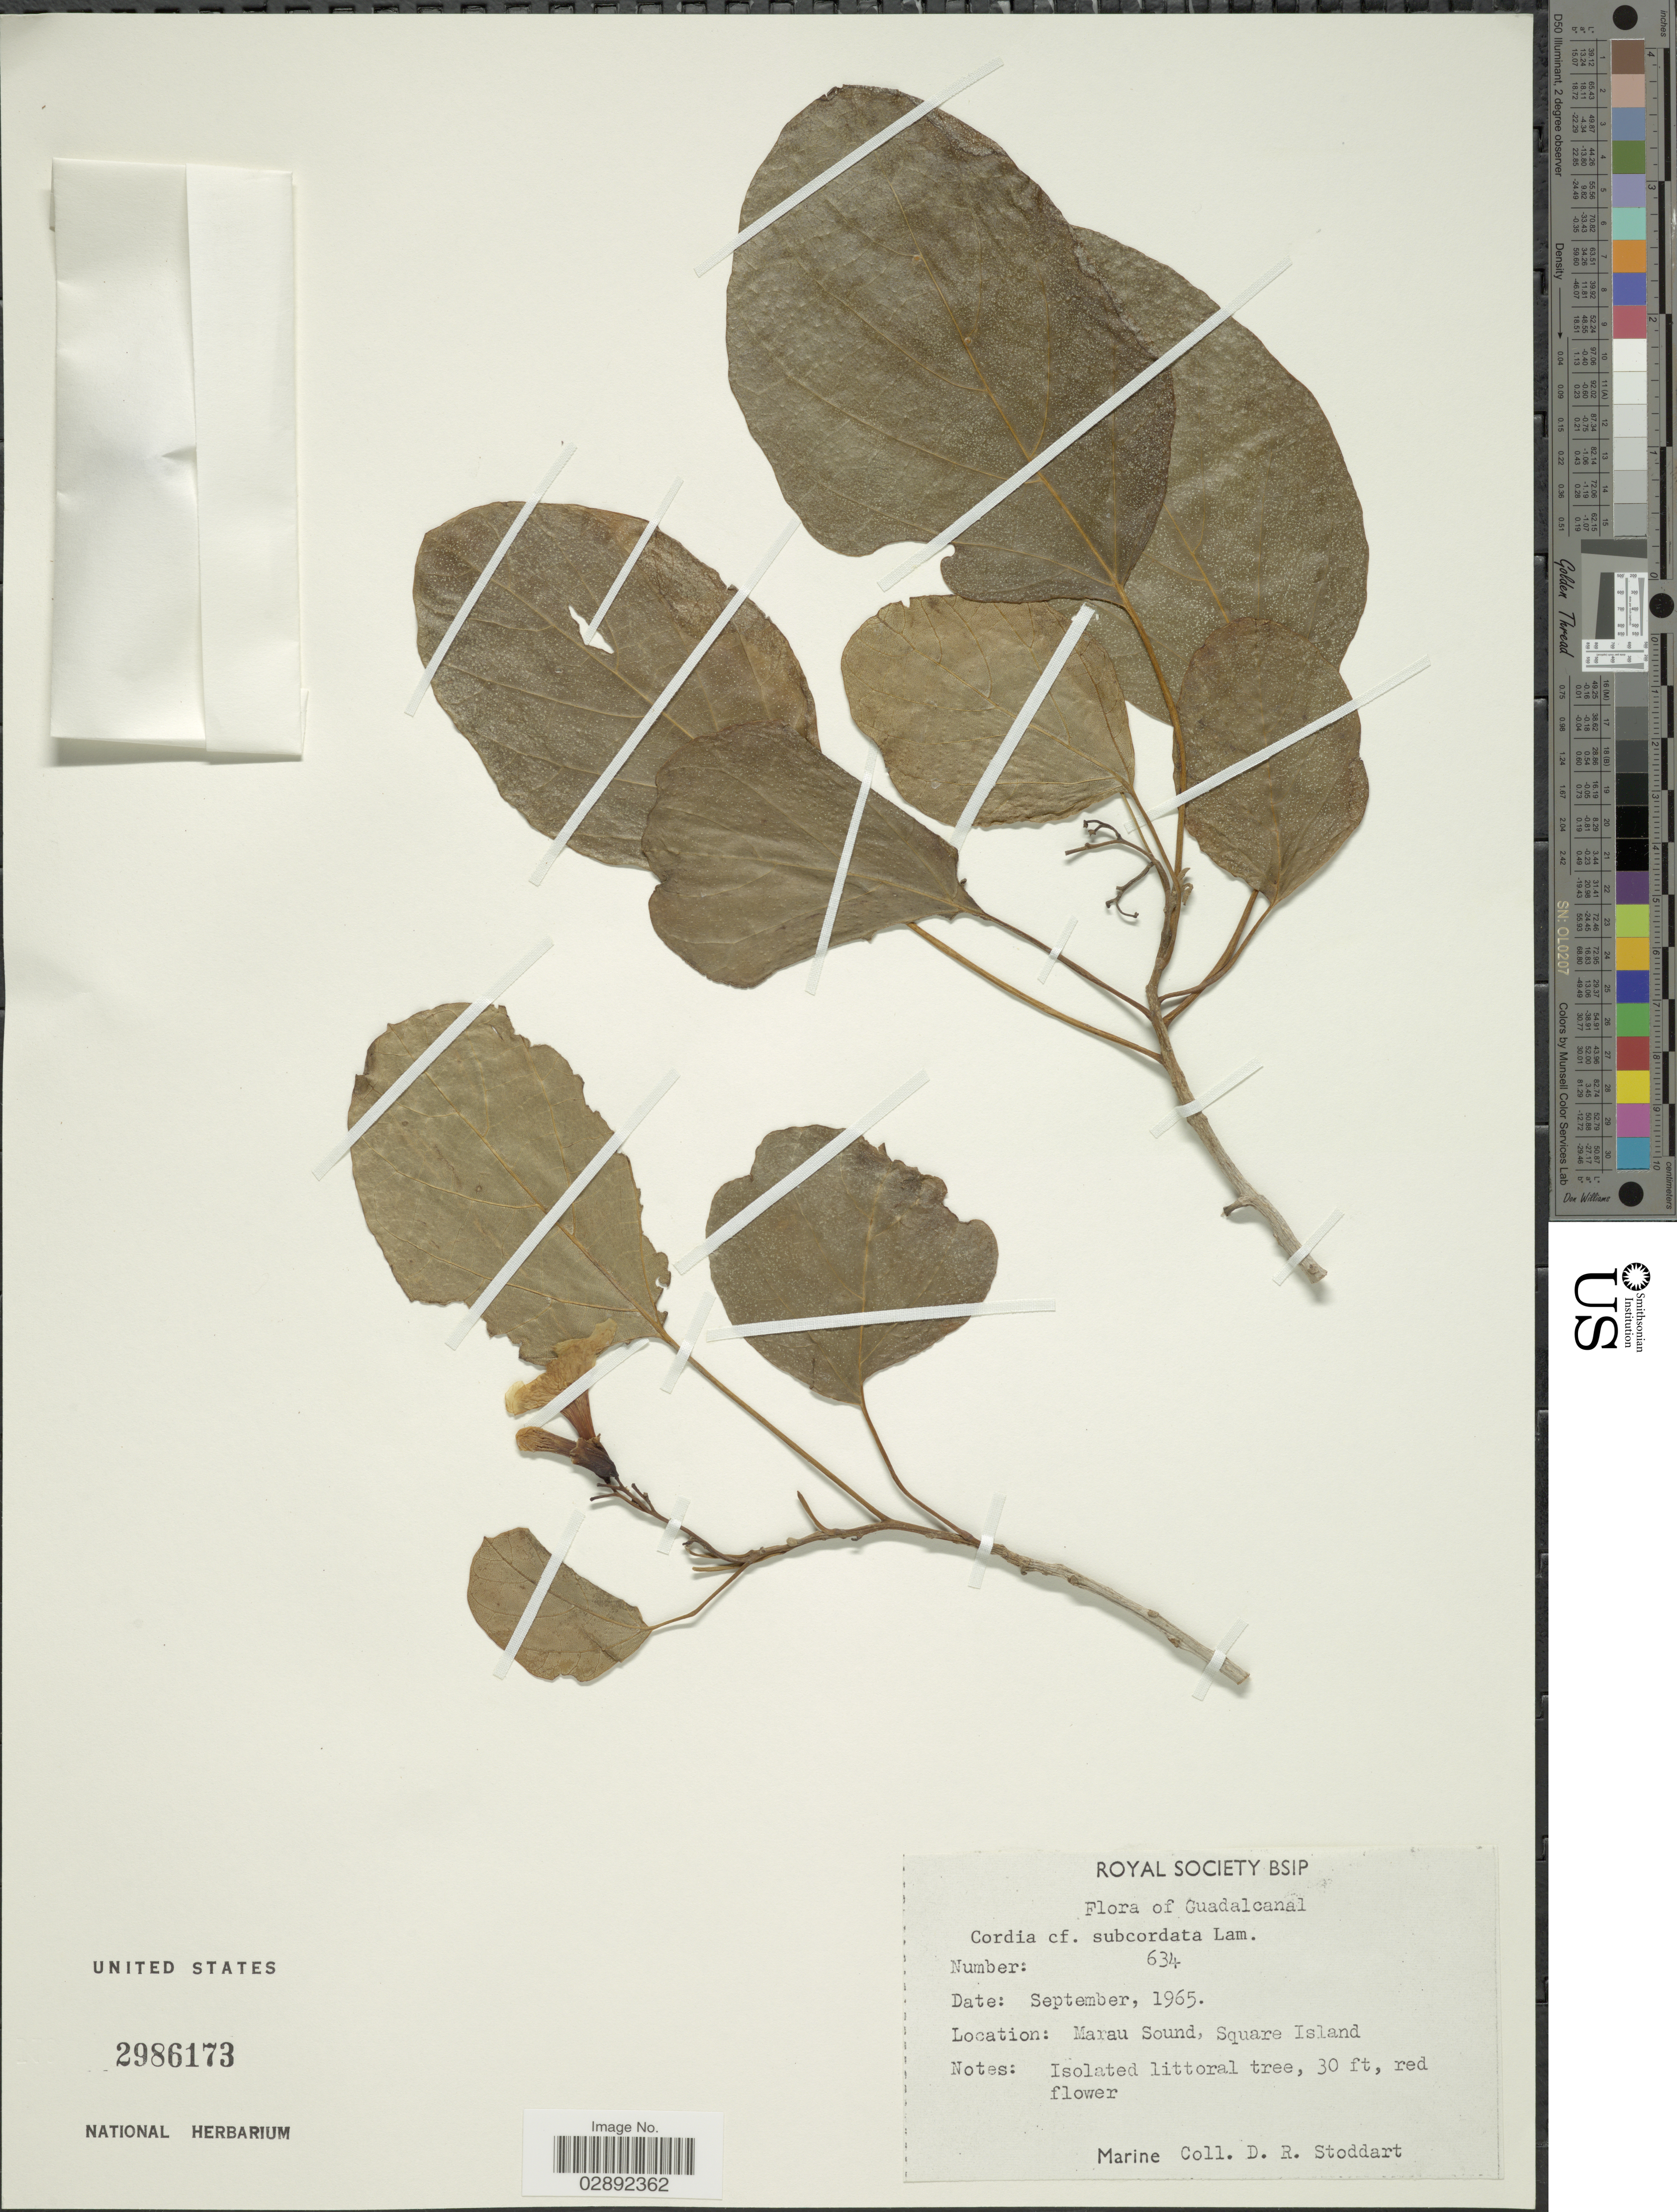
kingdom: Plantae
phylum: Tracheophyta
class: Magnoliopsida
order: Boraginales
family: Cordiaceae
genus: Cordia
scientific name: Cordia subcordata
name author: Lam.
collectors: D. R. Stoddart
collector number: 634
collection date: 1965-09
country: Solomon Islands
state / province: Solomon Islands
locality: Guadalcanal. Marau Sound, Square Island.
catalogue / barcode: US 2986173